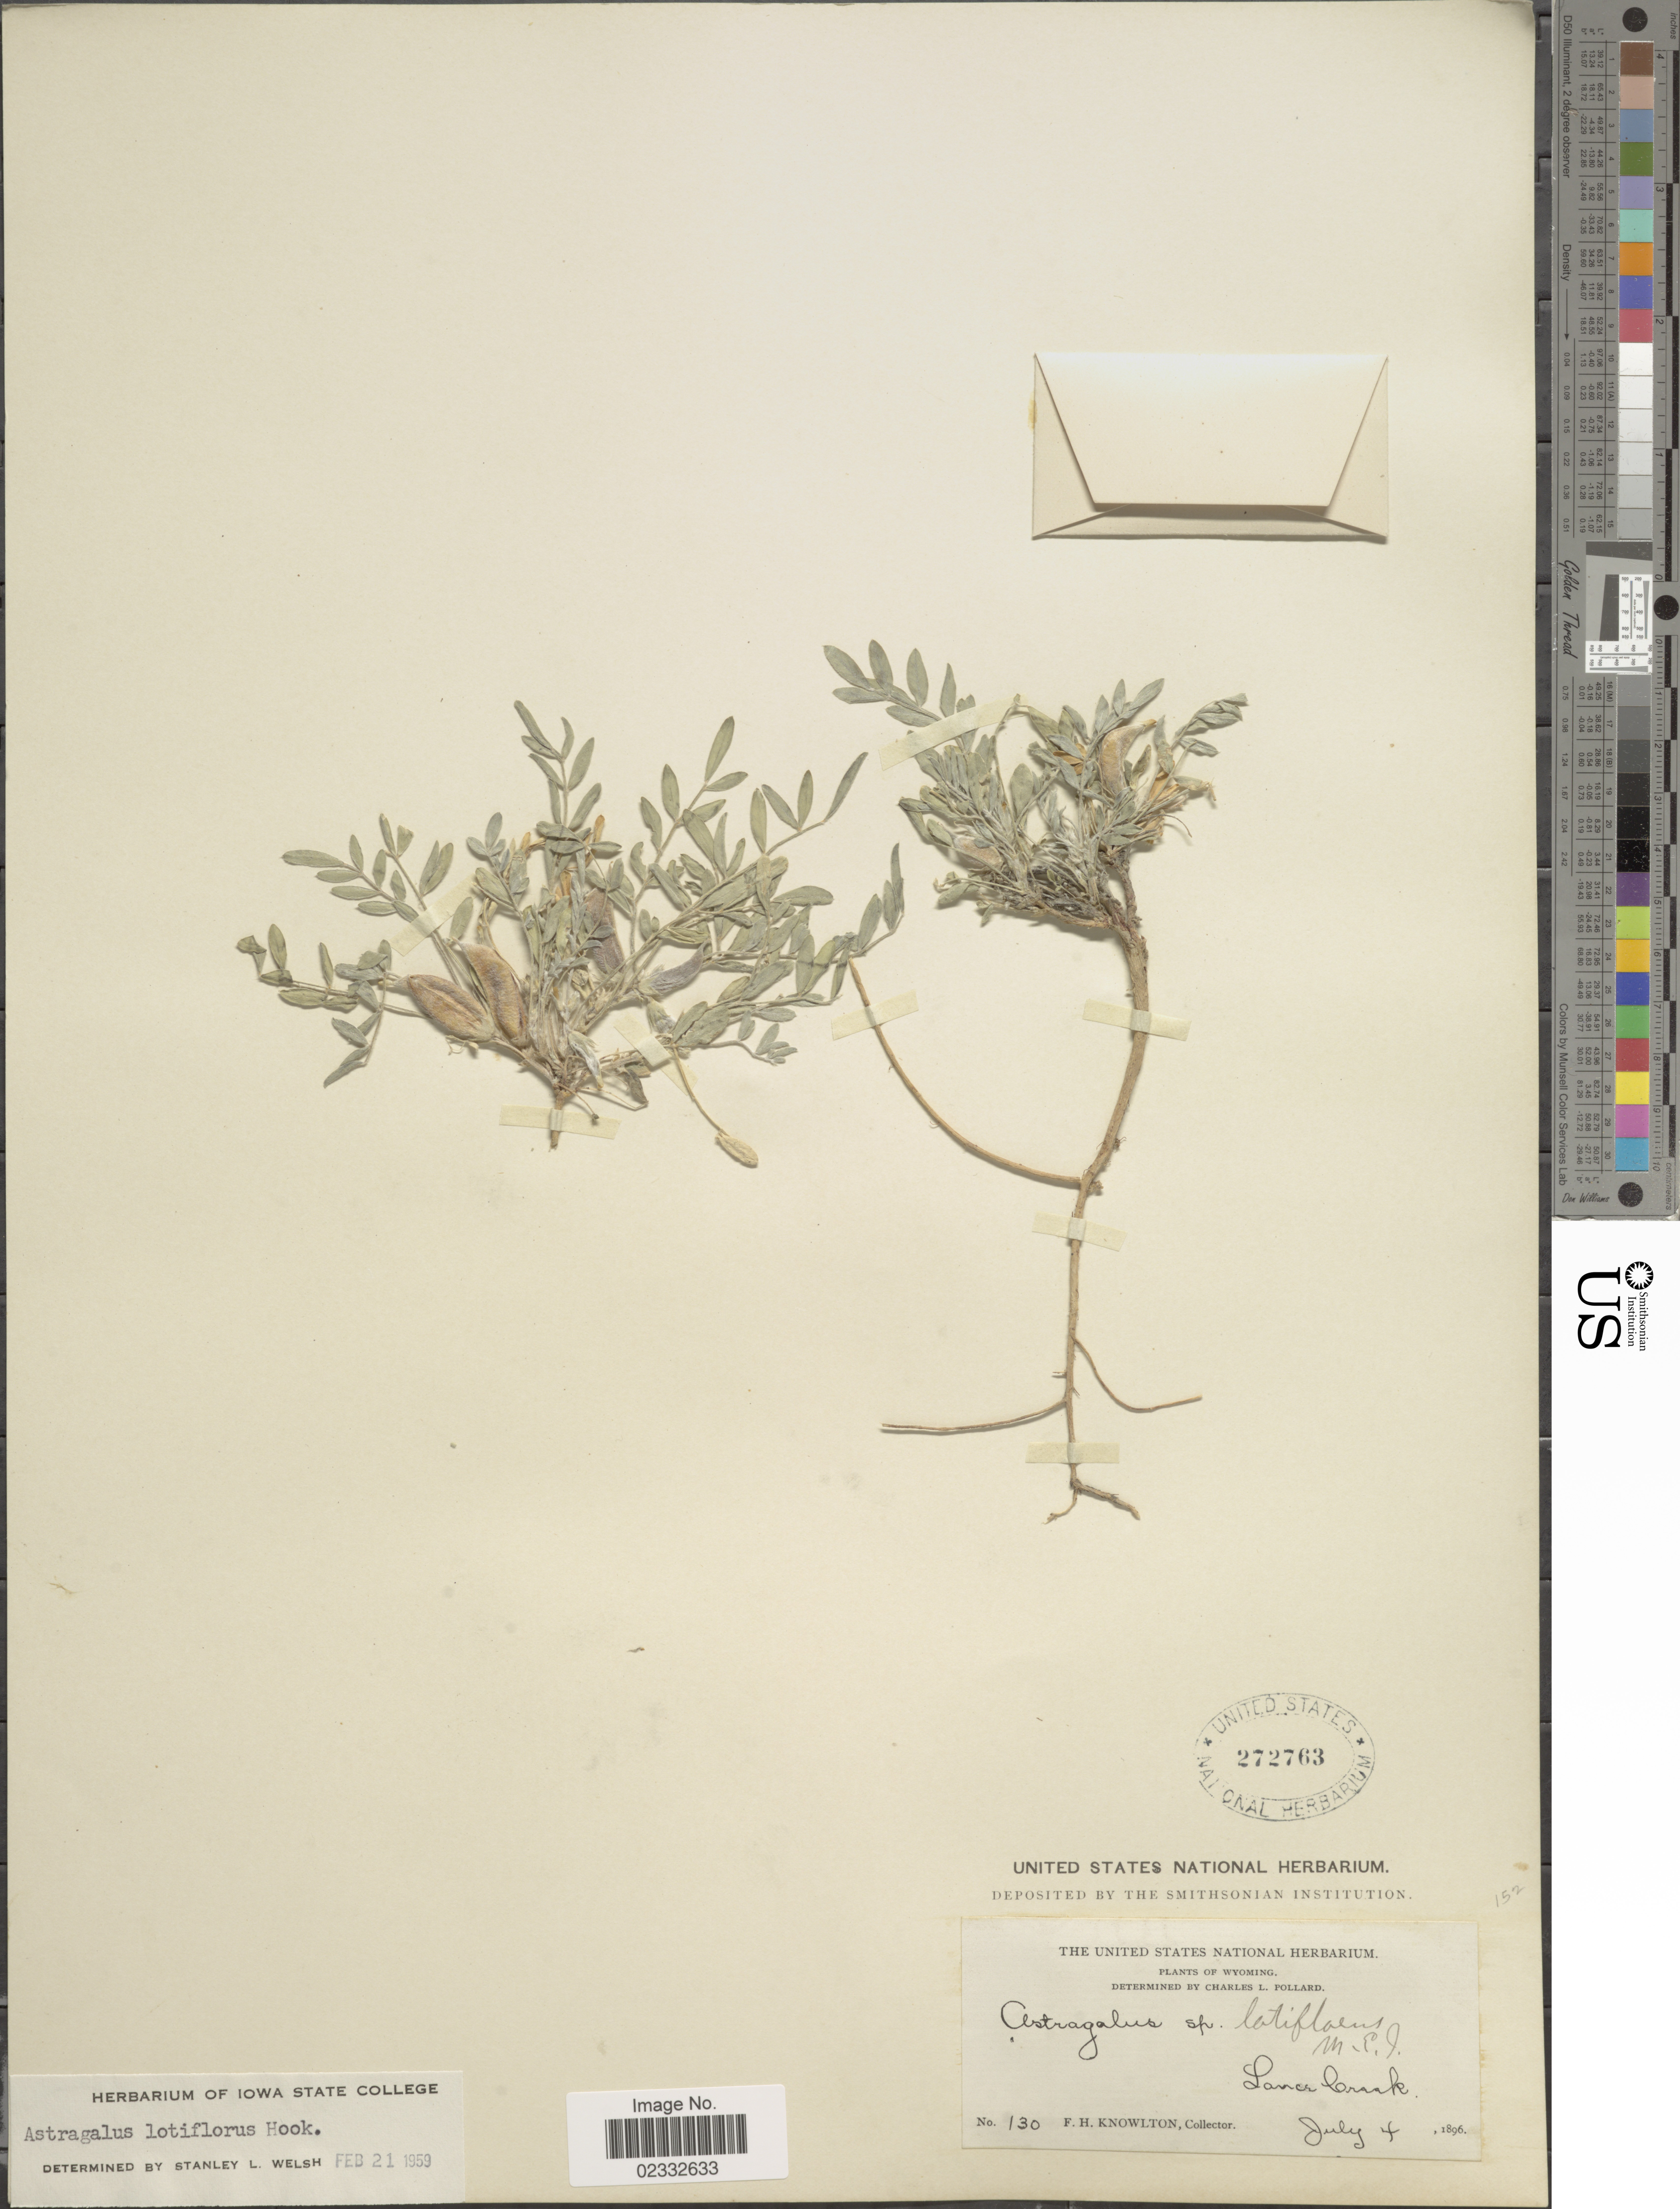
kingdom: Plantae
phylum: Tracheophyta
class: Magnoliopsida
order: Fabales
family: Fabaceae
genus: Astragalus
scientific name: Astragalus lotiflorus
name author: Hook.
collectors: F. H. Knowlton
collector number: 130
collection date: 1896-07-04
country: United States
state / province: Wyoming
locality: Lance Creek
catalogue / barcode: US 272763